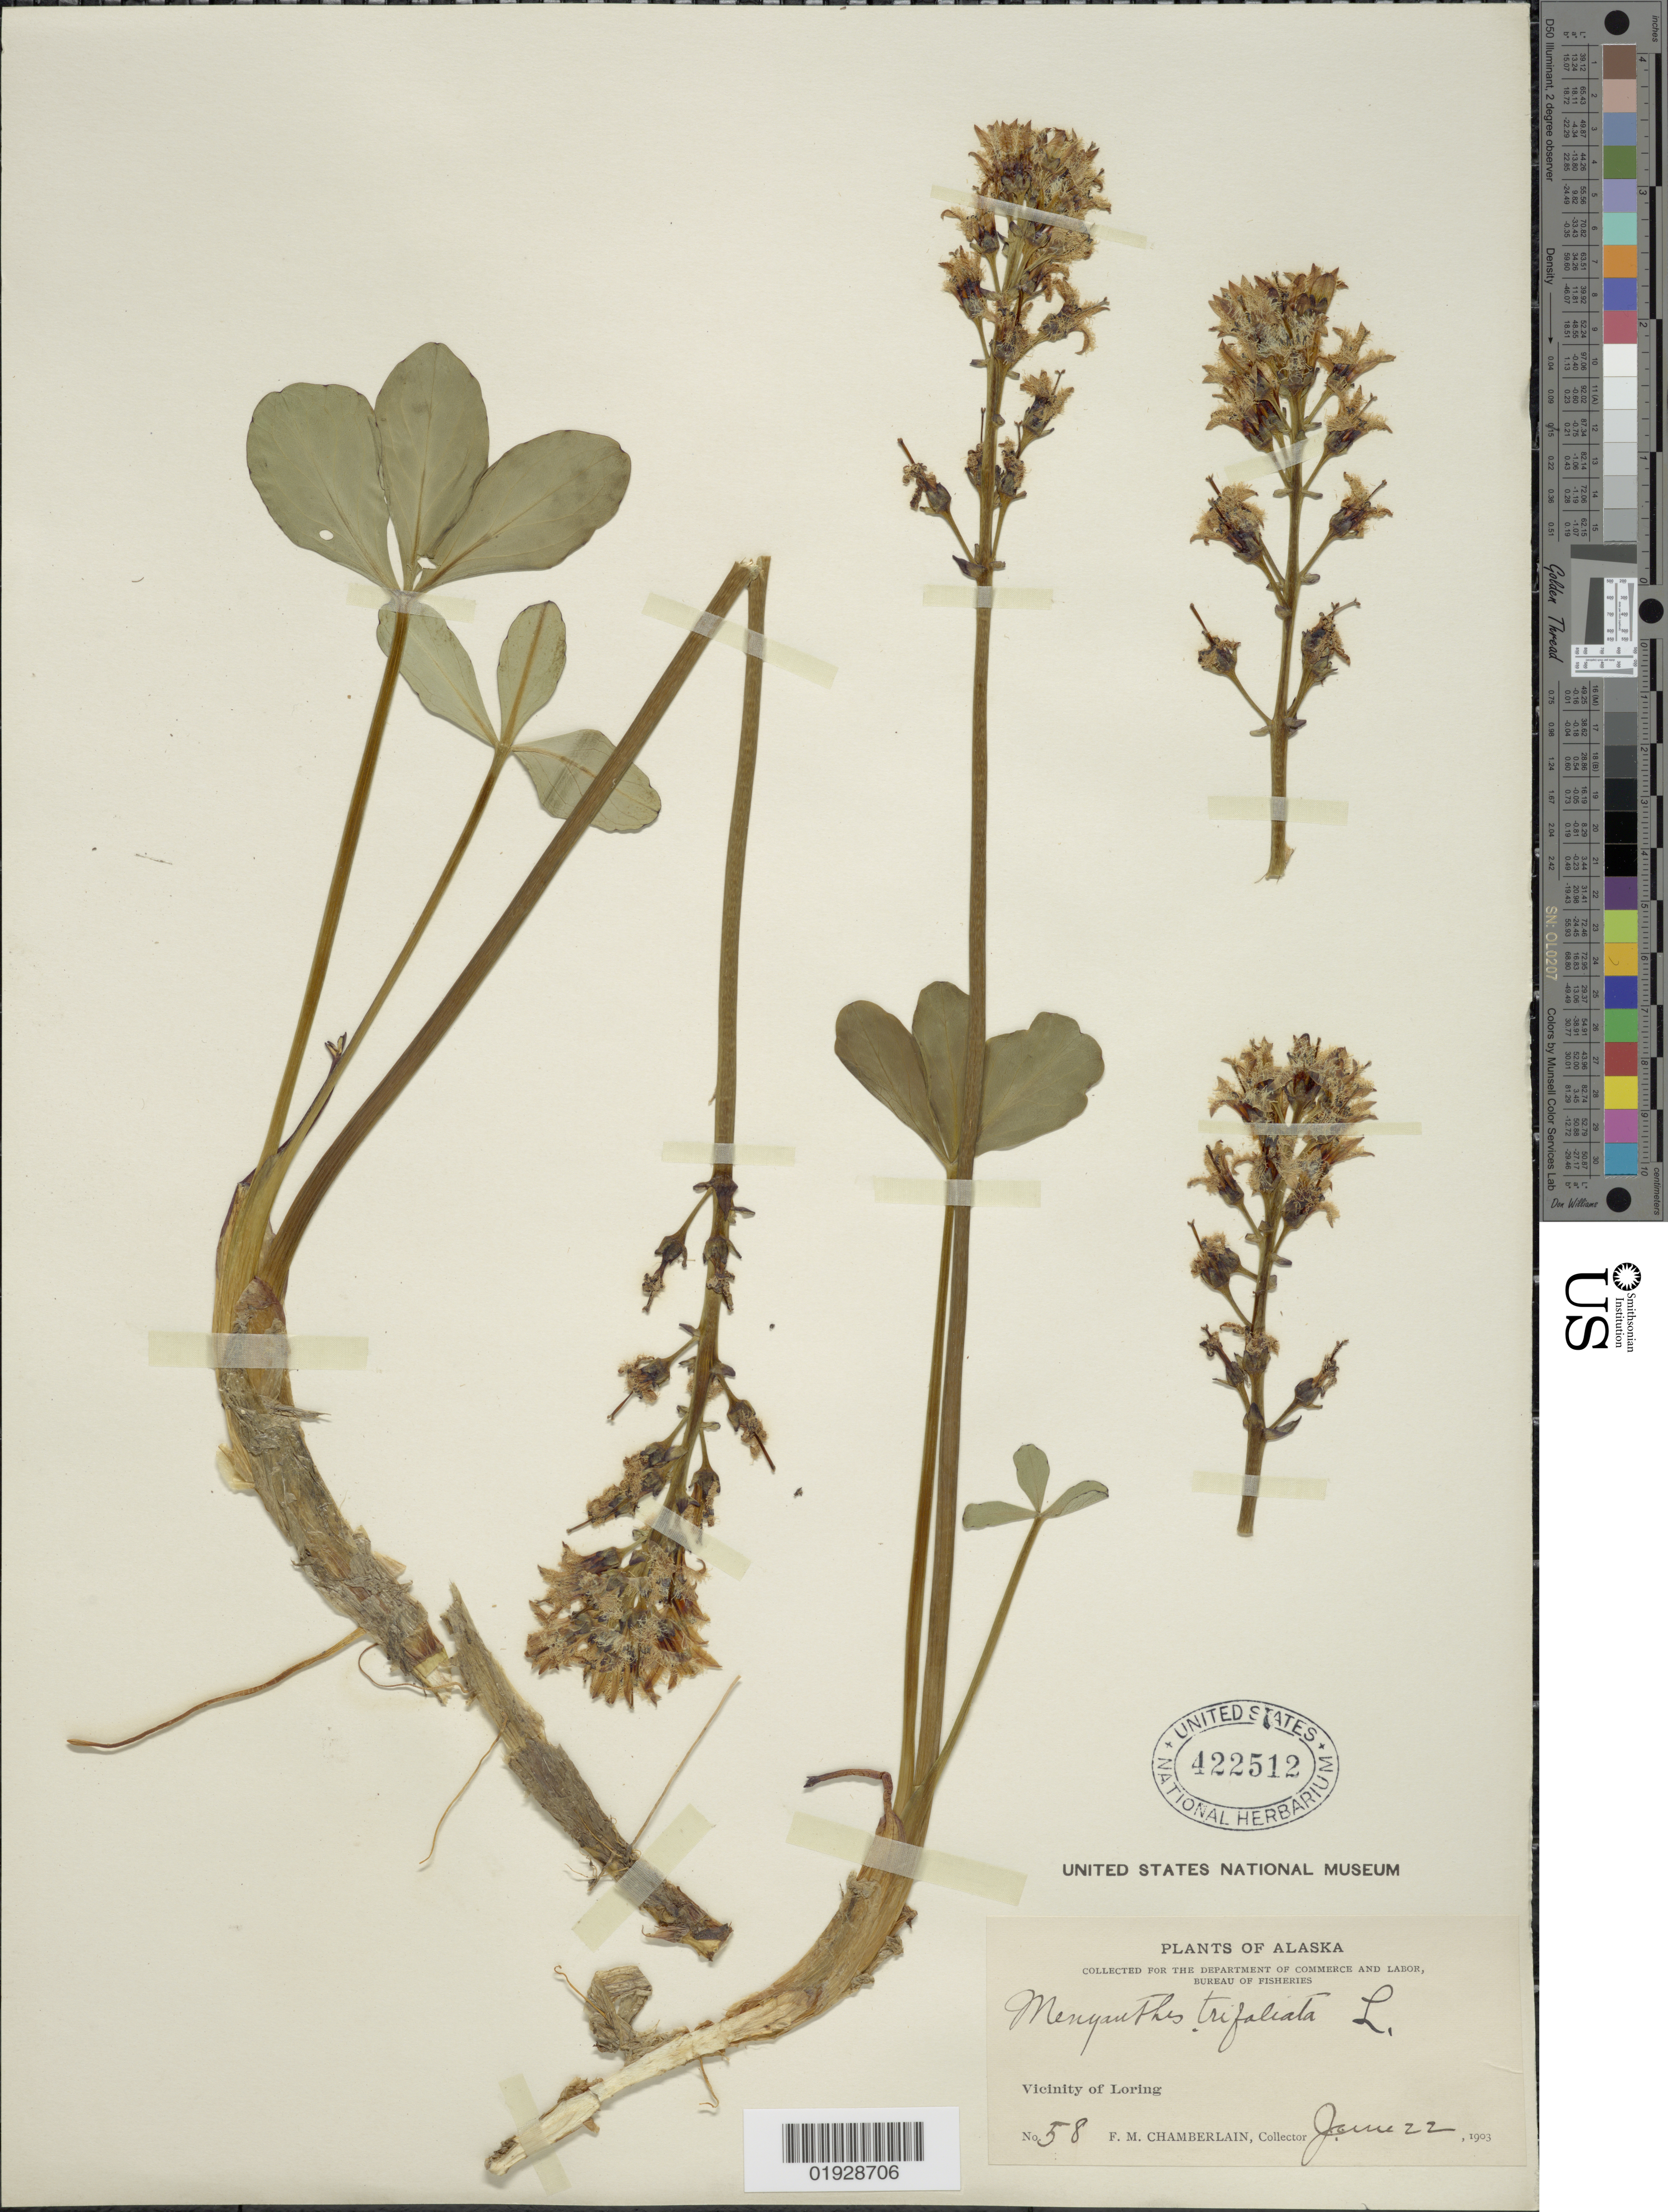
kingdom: Plantae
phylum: Tracheophyta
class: Magnoliopsida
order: Asterales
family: Menyanthaceae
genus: Menyanthes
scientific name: Menyanthes trifoliata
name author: L.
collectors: F. Chamberlain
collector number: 58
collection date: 1903-06-22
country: United States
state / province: Alaska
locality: Vicinity of Loring.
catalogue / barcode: US 422512